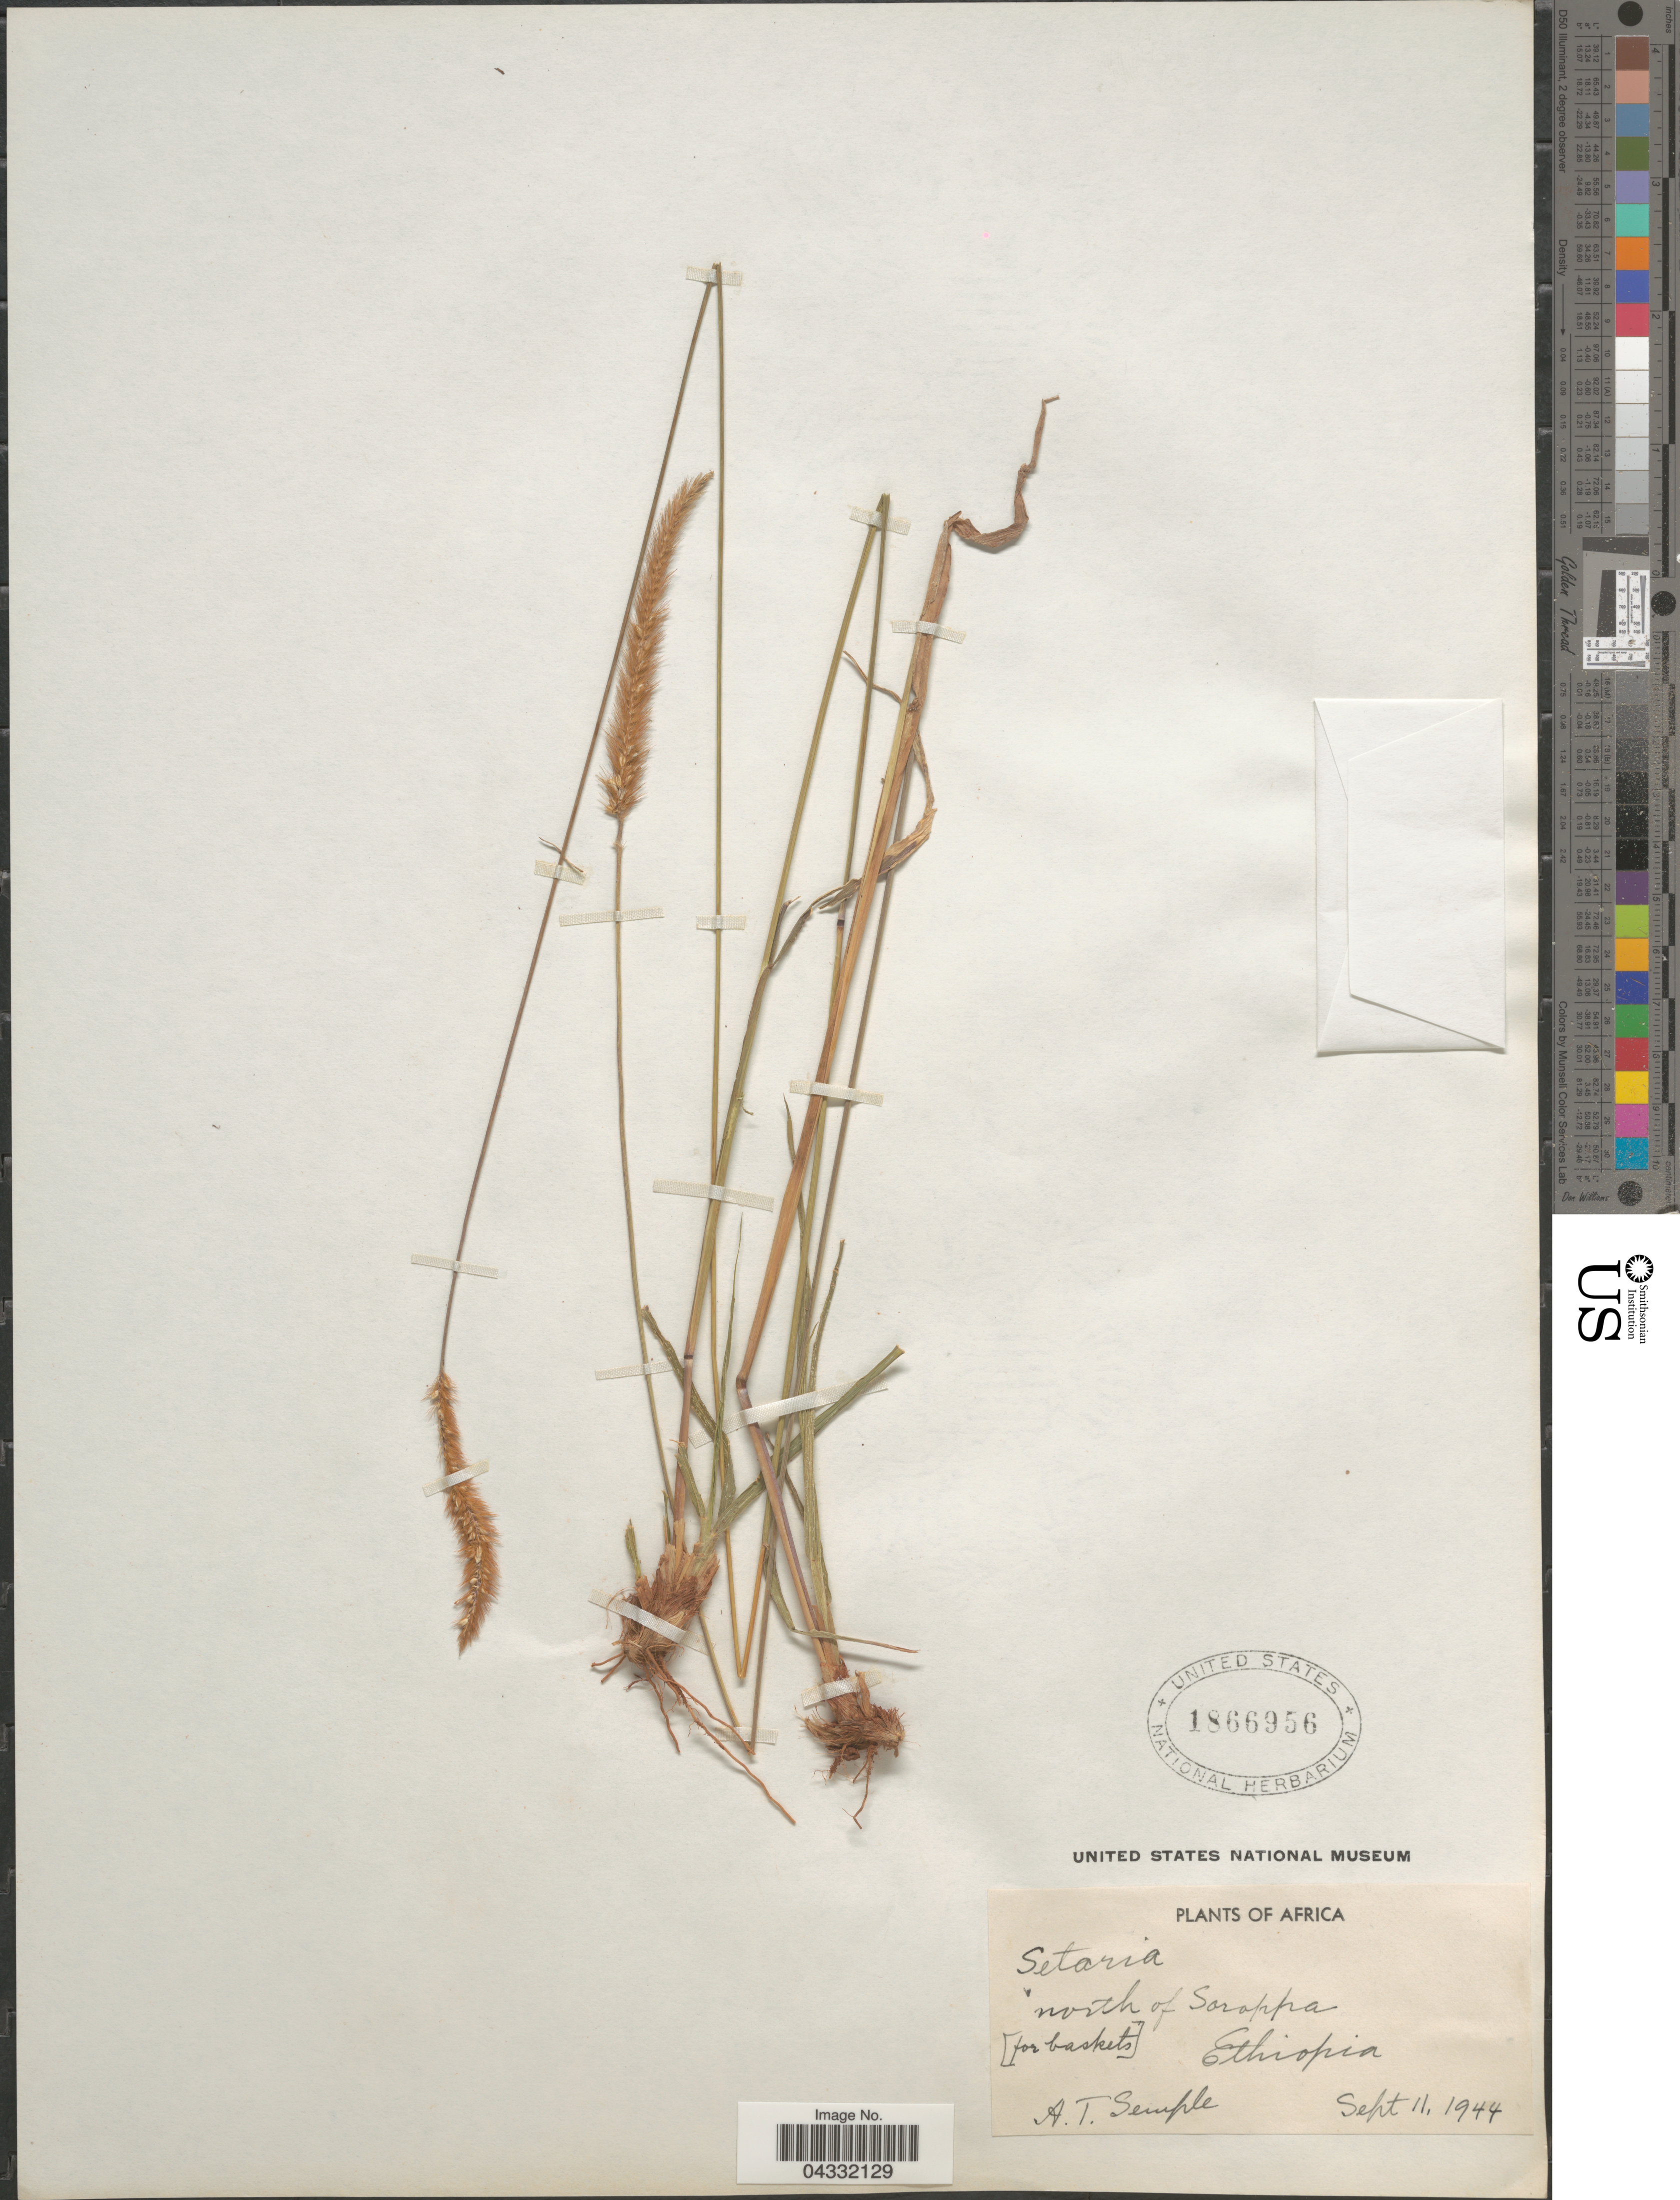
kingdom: Plantae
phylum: Tracheophyta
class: Liliopsida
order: Poales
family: Poaceae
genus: Setaria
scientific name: Setaria sp.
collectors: A. Semple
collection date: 1944-09-11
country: South Africa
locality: North of Soroppa.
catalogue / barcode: US 1866956